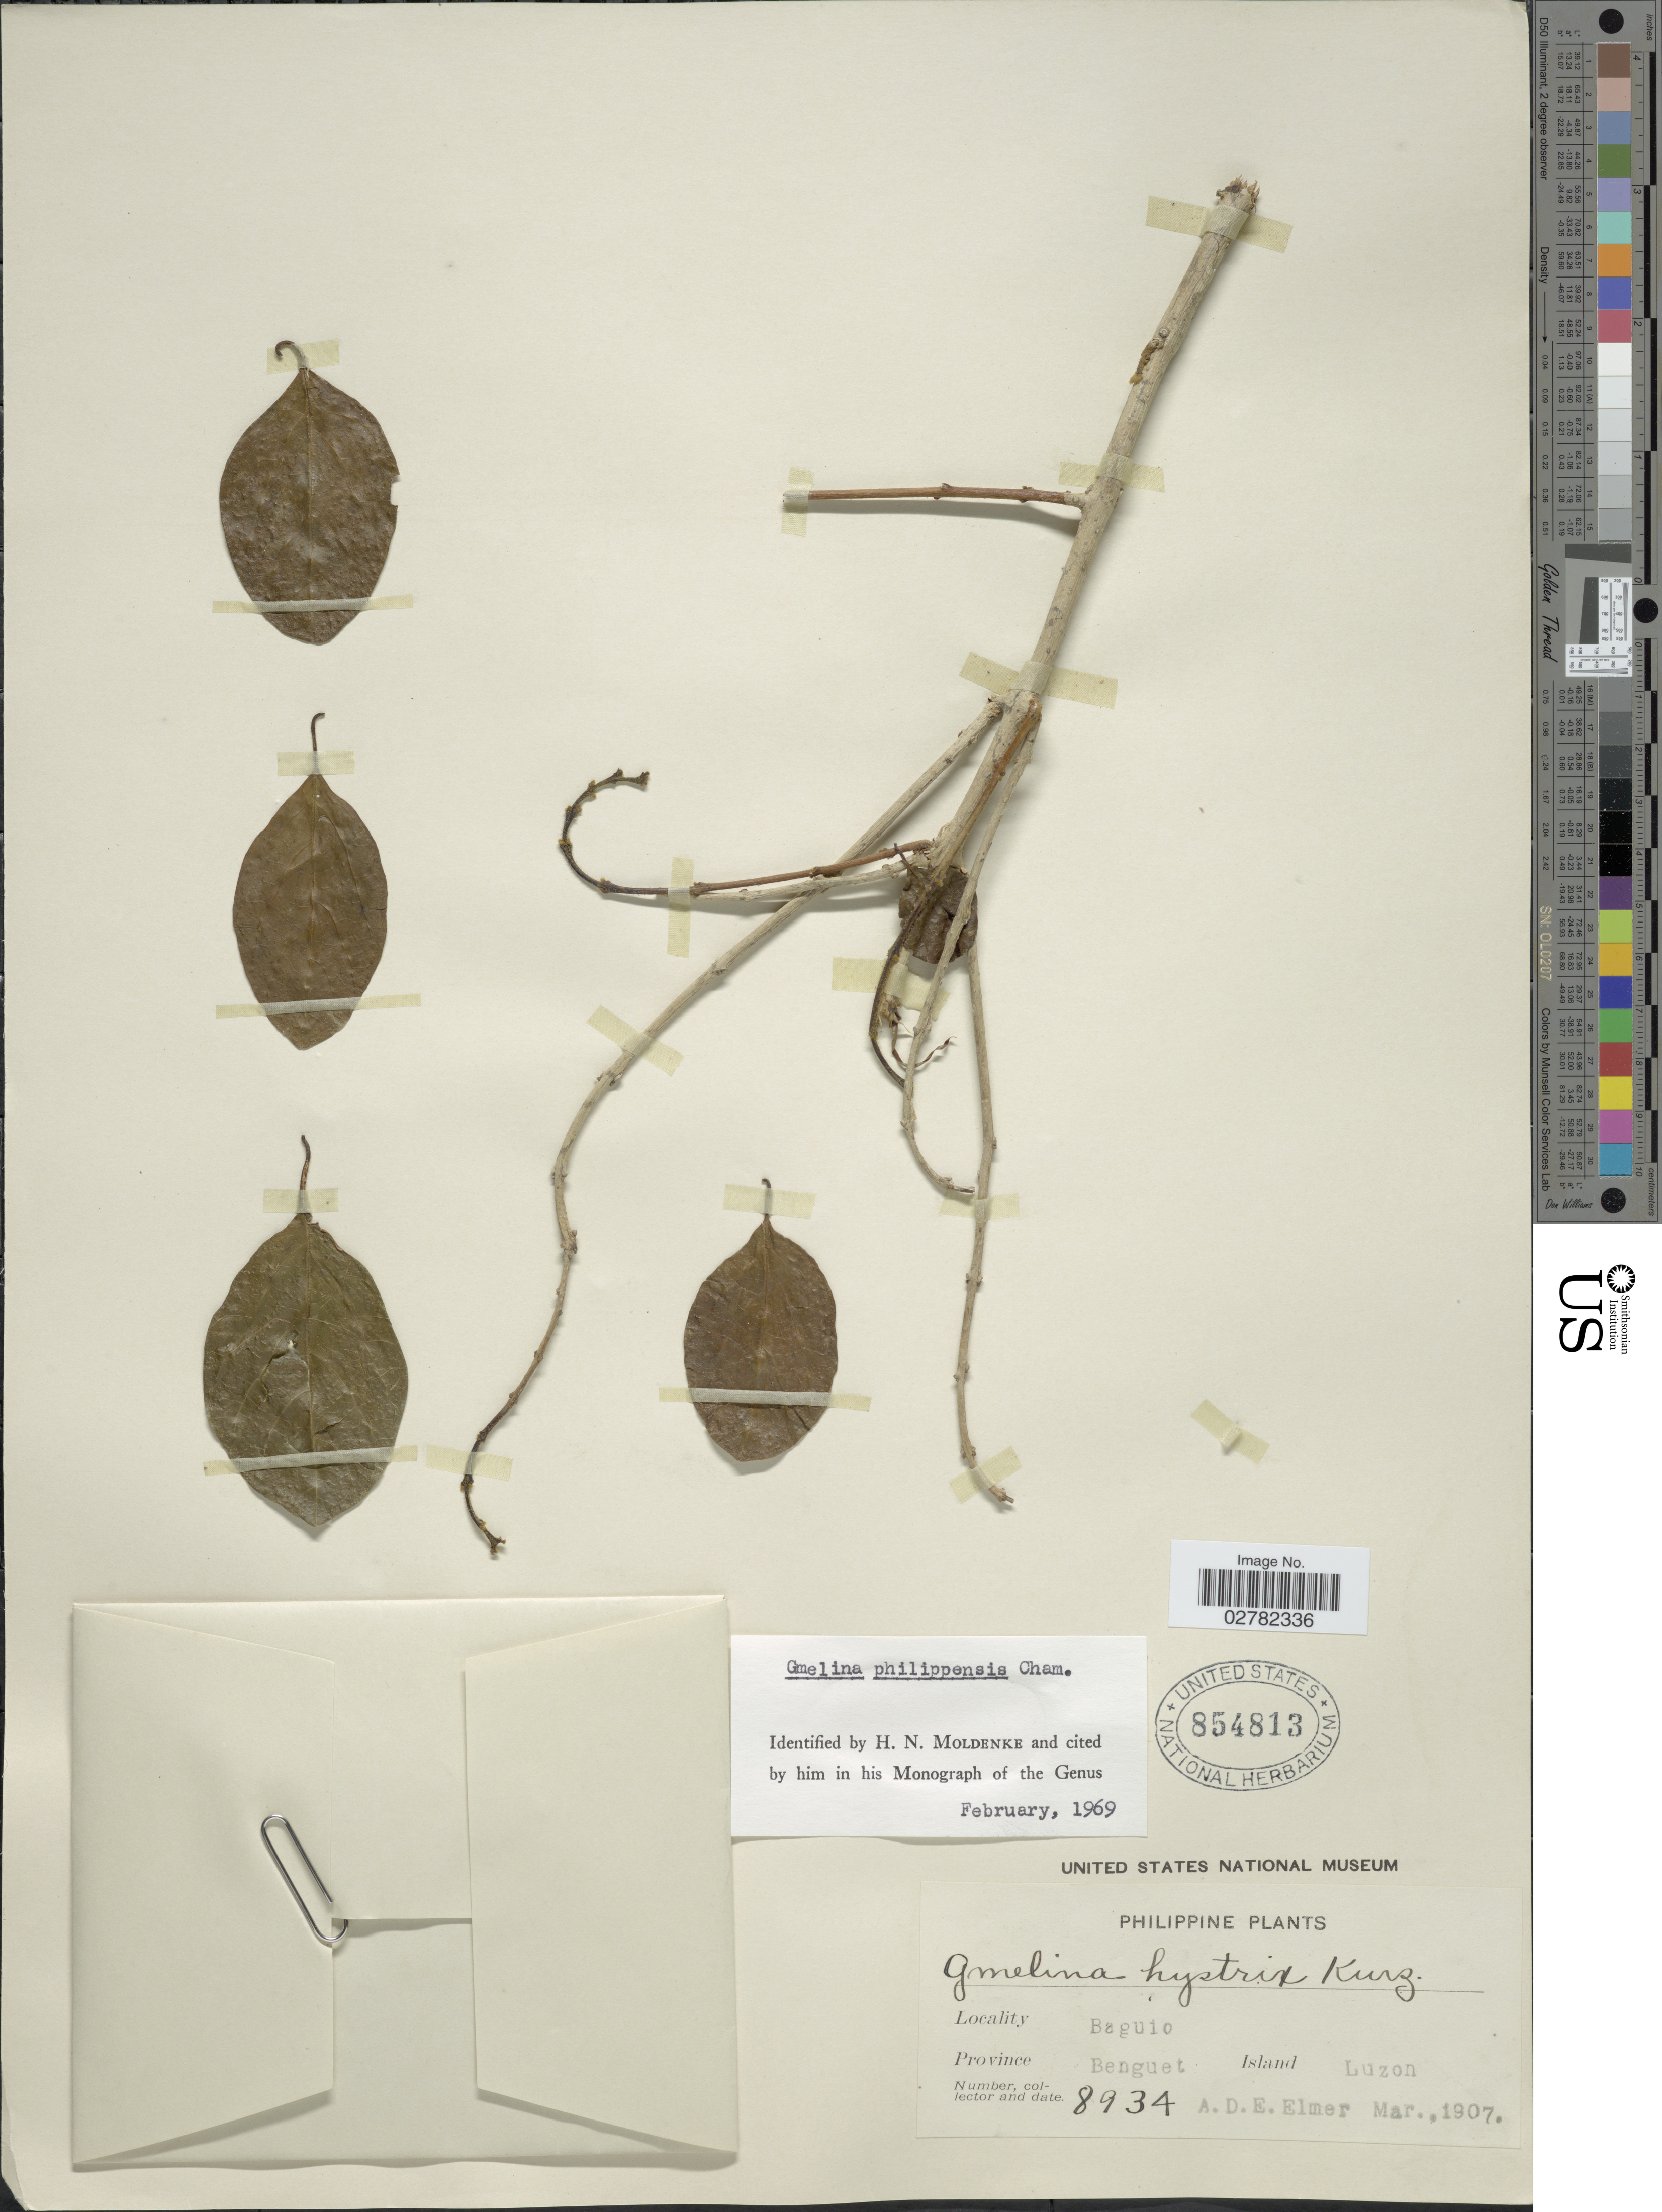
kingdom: Plantae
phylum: Tracheophyta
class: Magnoliopsida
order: Lamiales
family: Lamiaceae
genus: Gmelina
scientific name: Gmelina philippinensis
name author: Cham.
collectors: A. D. E. Elmer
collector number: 8934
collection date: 1907-03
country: Philippines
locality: Baguio. Province Benguet, Island Luzon.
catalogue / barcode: US 854813